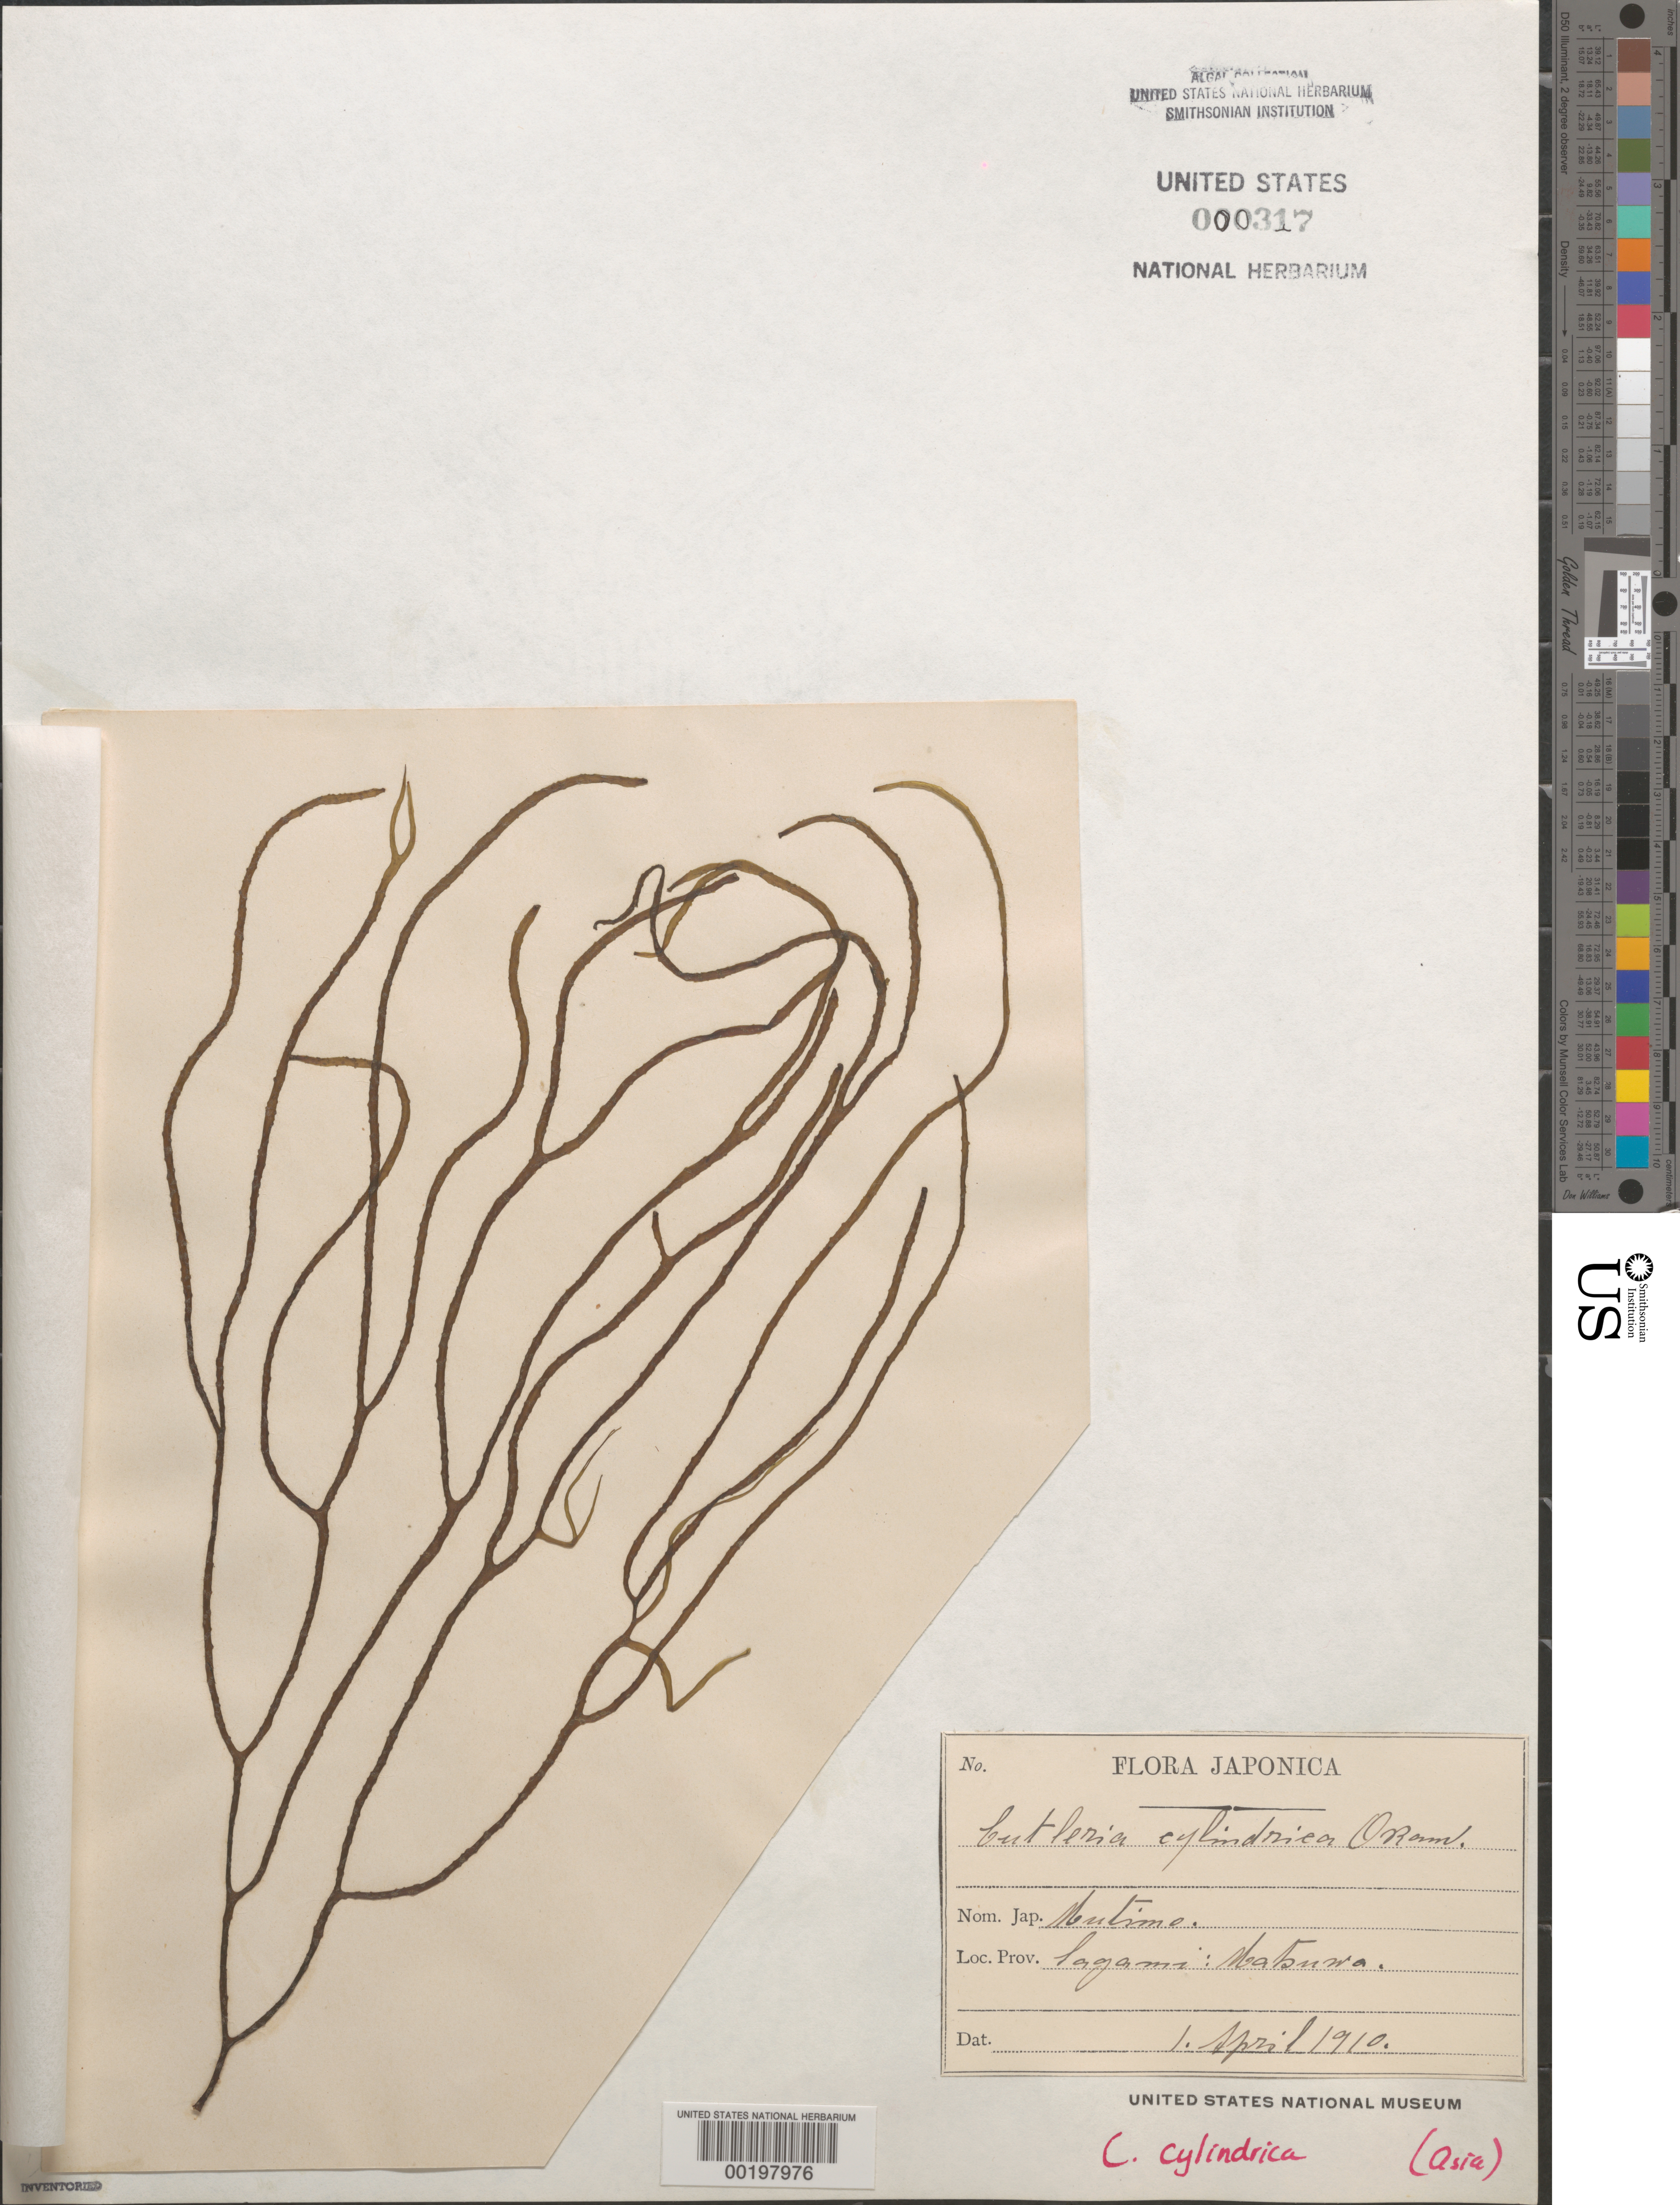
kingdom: Chromista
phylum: Ochrophyta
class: Phaeophyceae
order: Cutleriales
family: Cutleriaceae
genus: Mutimo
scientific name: Mutimo cylindricus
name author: (Okamura) H.Kawai & T. Kitayama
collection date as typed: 01 Apr 1910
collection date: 1910-04-01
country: Japan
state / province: Kanagawa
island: Honshu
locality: Matsuma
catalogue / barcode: US 317